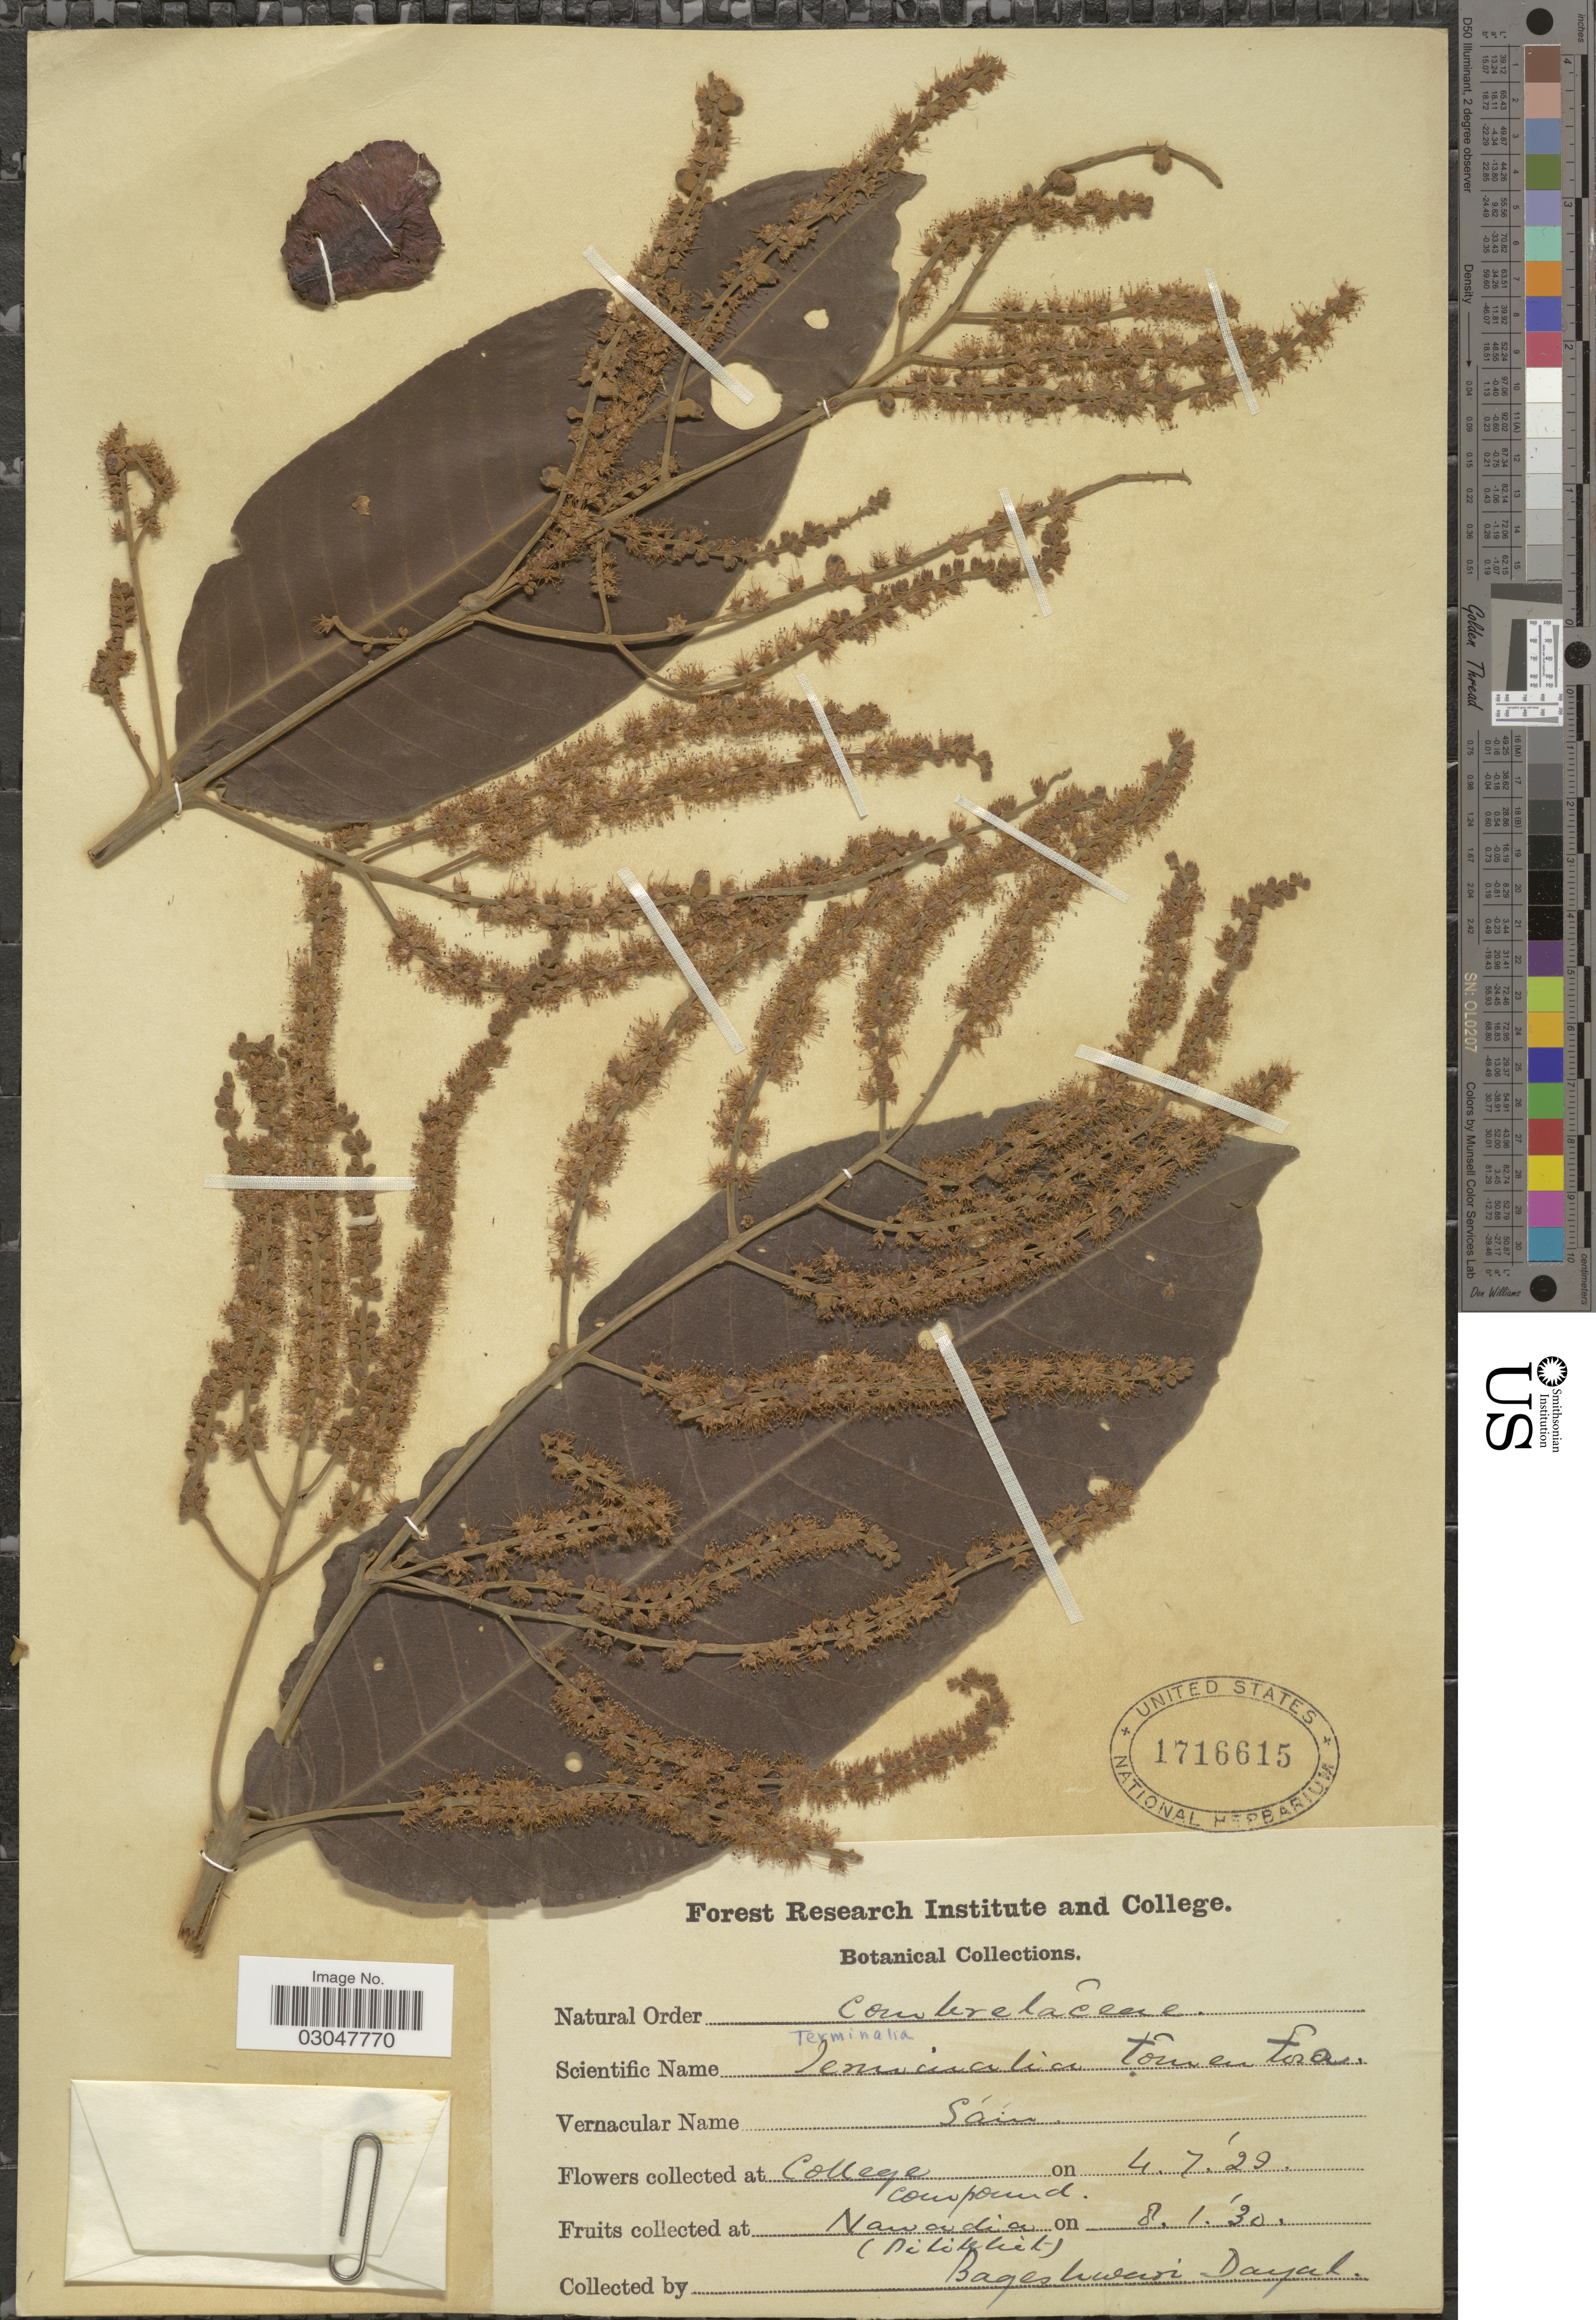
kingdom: Plantae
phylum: Tracheophyta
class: Magnoliopsida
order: Myrtales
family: Combretaceae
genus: Terminalia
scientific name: Terminalia tomentosa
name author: Wight & Arn.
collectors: B. Dayal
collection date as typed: Transcribed d/m/y: 4/7/29 to 8/1/30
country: India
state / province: Uttar Pradesh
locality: Forest Research Institute and College. College Compound. Nawadia (Pilibhit).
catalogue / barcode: US 1716615